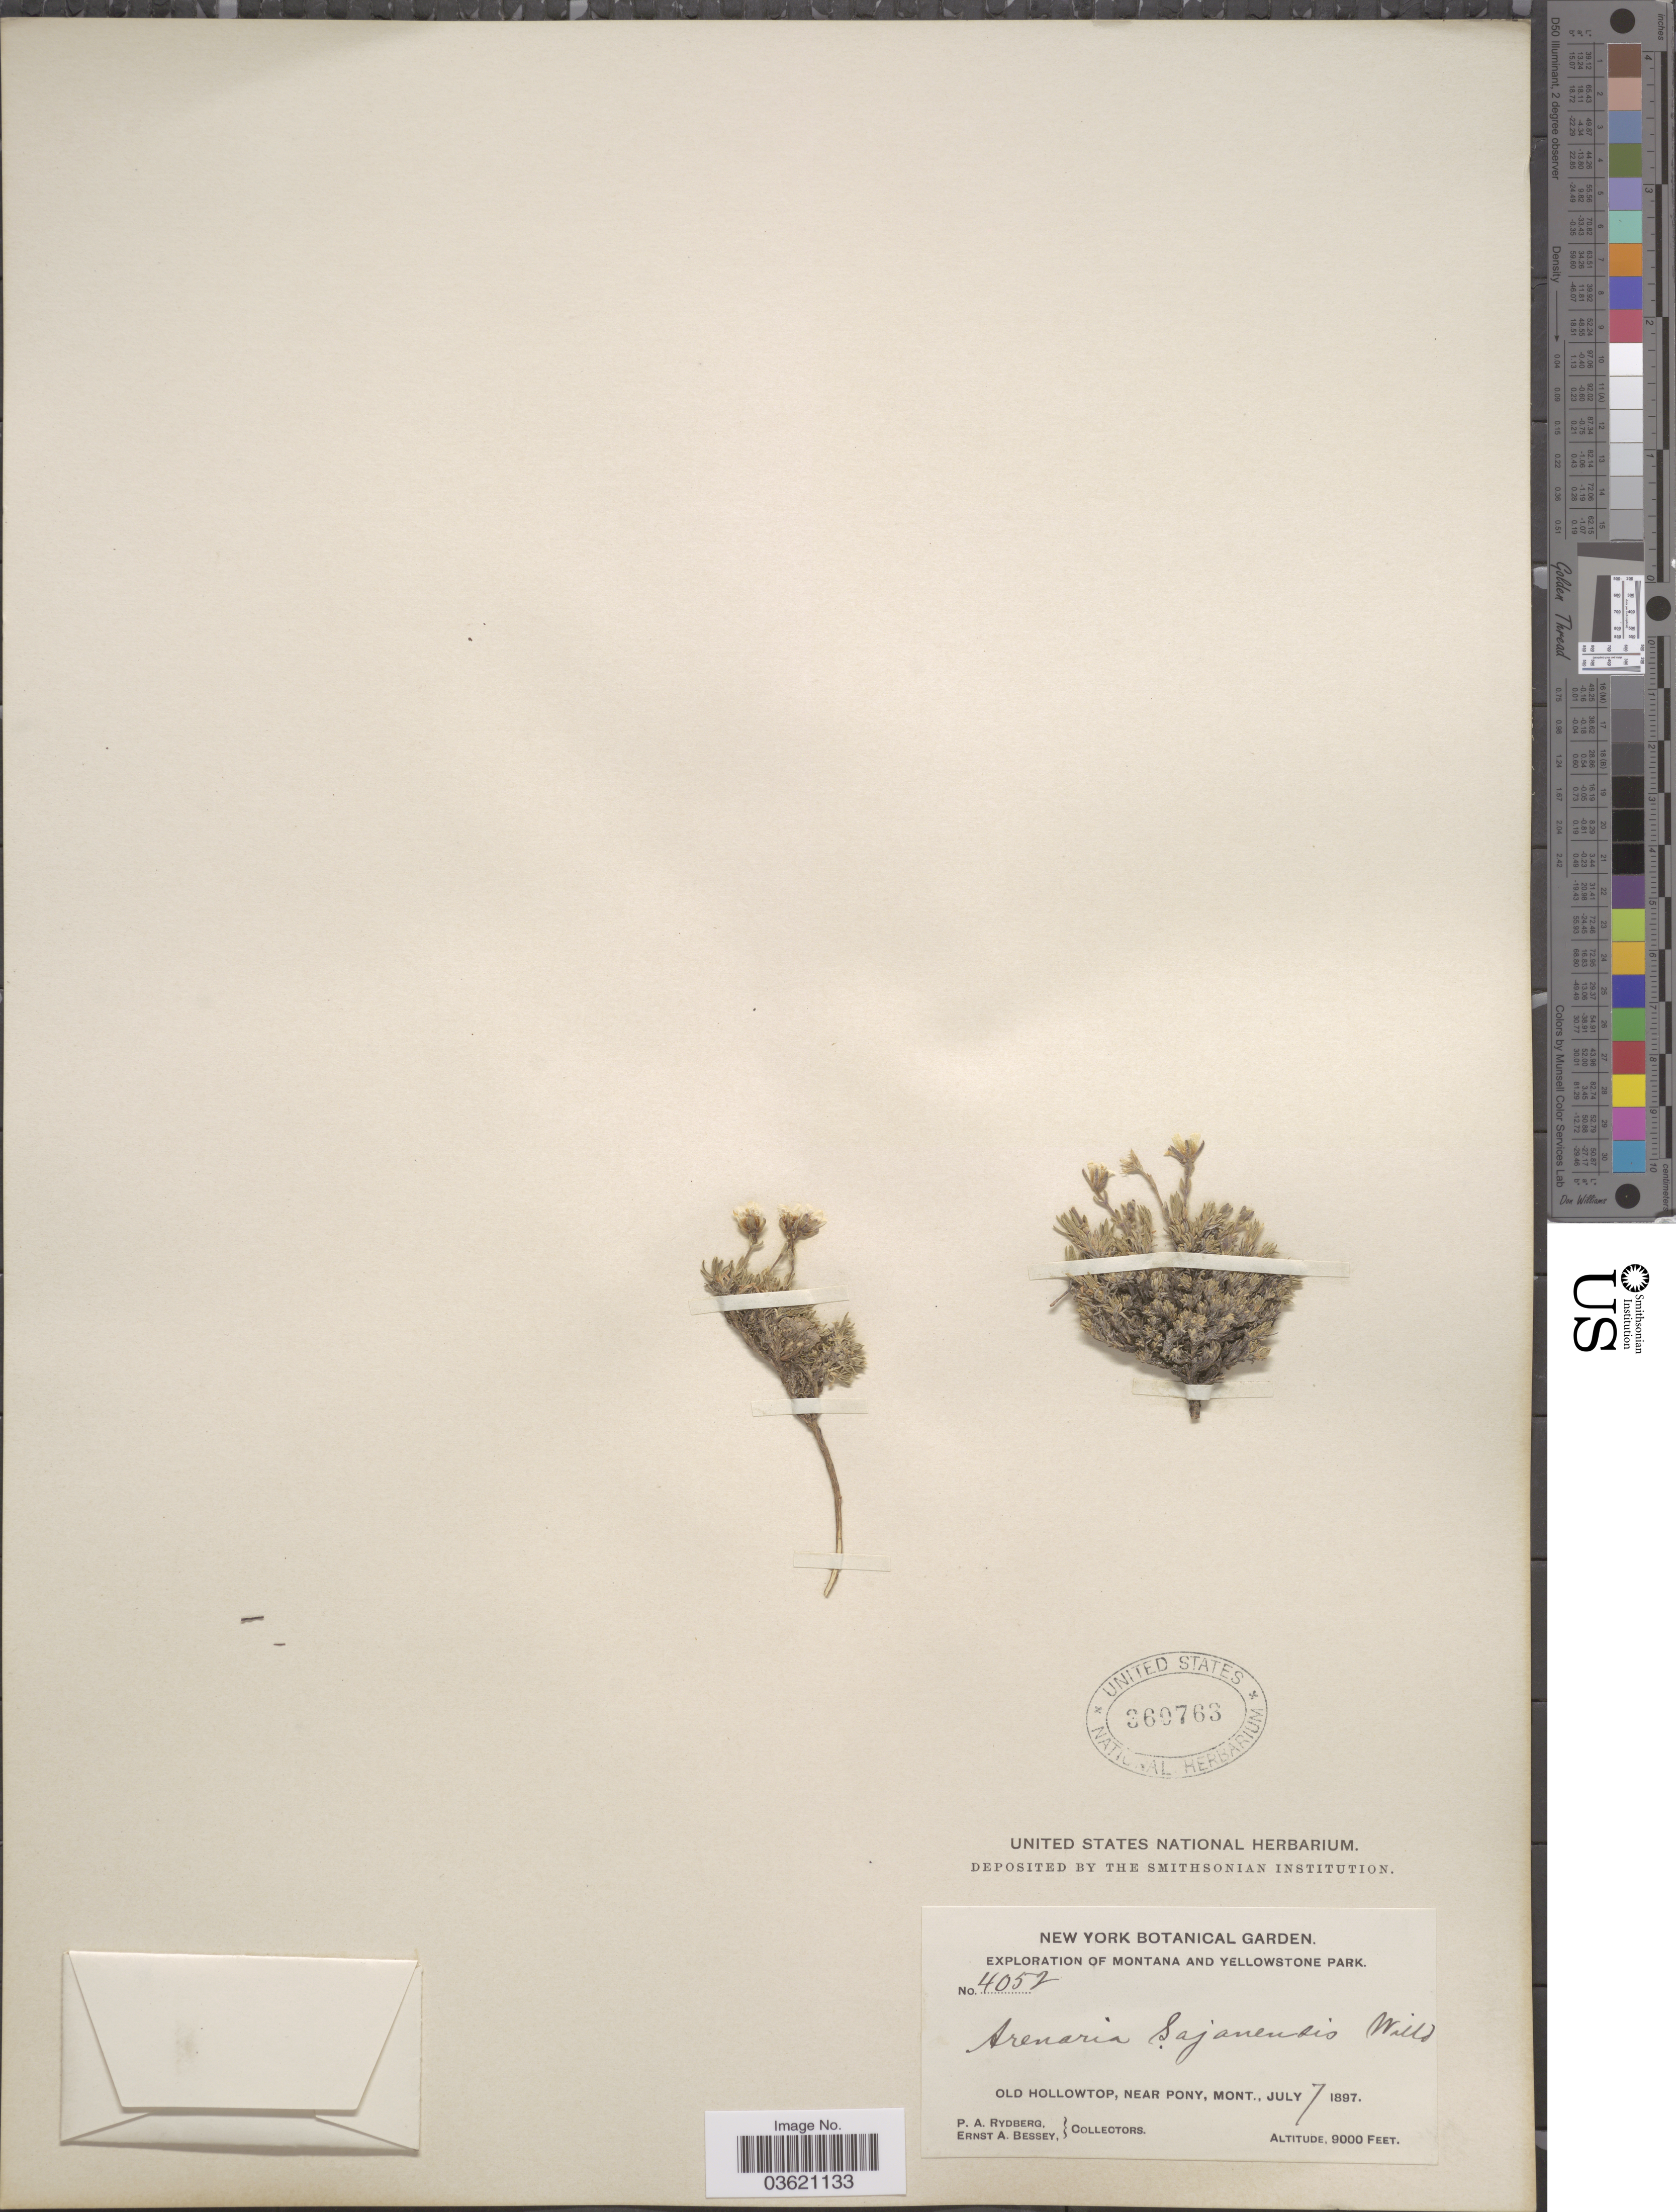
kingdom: Plantae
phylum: Tracheophyta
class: Magnoliopsida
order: Caryophyllales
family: Caryophyllaceae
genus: Cherleria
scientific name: Cherleria obtusiloba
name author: (Rydb.) A.J. Moore & Dillenb.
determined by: Strong, M. T., (US), Smithsonian Institution - National Museum of Natural History (UNITED STATES)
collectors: P. A. Rydberg & E. A. Bessey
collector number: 4052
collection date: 1897-07-07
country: United States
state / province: Montana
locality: Yellowstone Park. Old Hollowtop, near Pony.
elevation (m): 2743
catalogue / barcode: US 360763